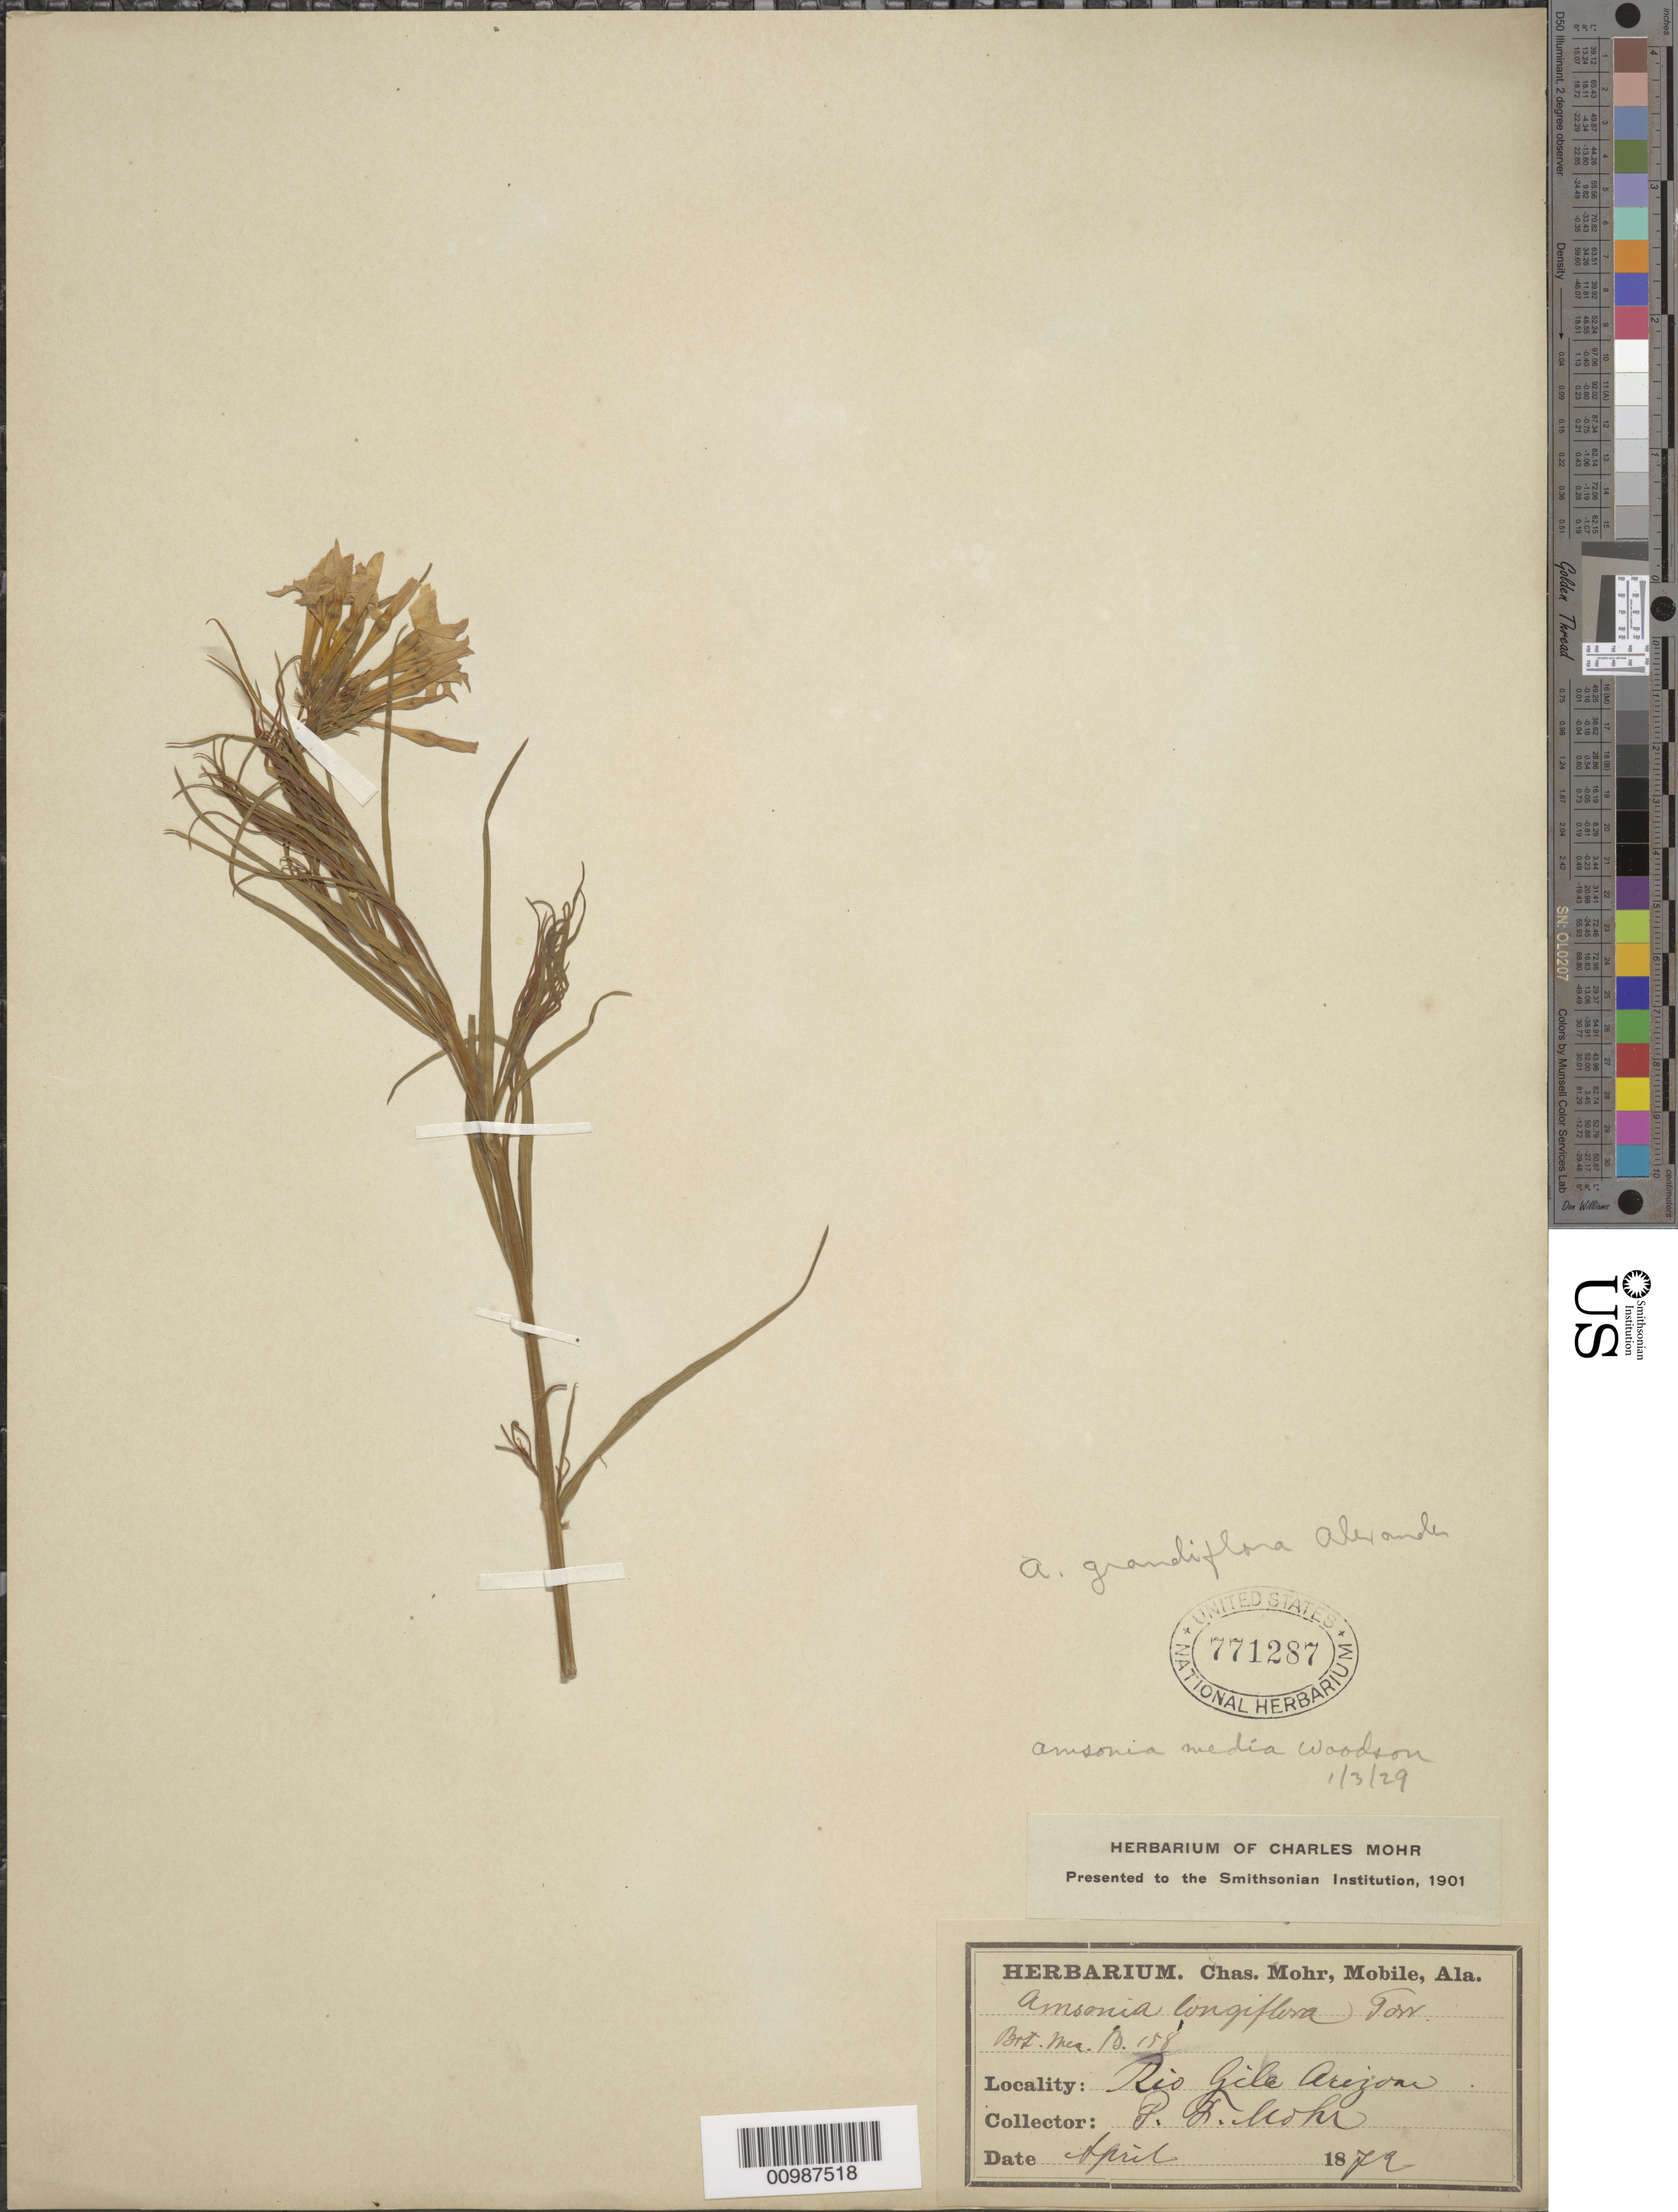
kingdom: Plantae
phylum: Tracheophyta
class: Magnoliopsida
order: Gentianales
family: Apocynaceae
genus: Amsonia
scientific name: Amsonia grandiflora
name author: Alexander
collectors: P. F. Mohr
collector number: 158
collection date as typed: Apr 1879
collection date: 1879-04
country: United States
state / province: Arizona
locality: Rio Gila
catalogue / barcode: US 771287